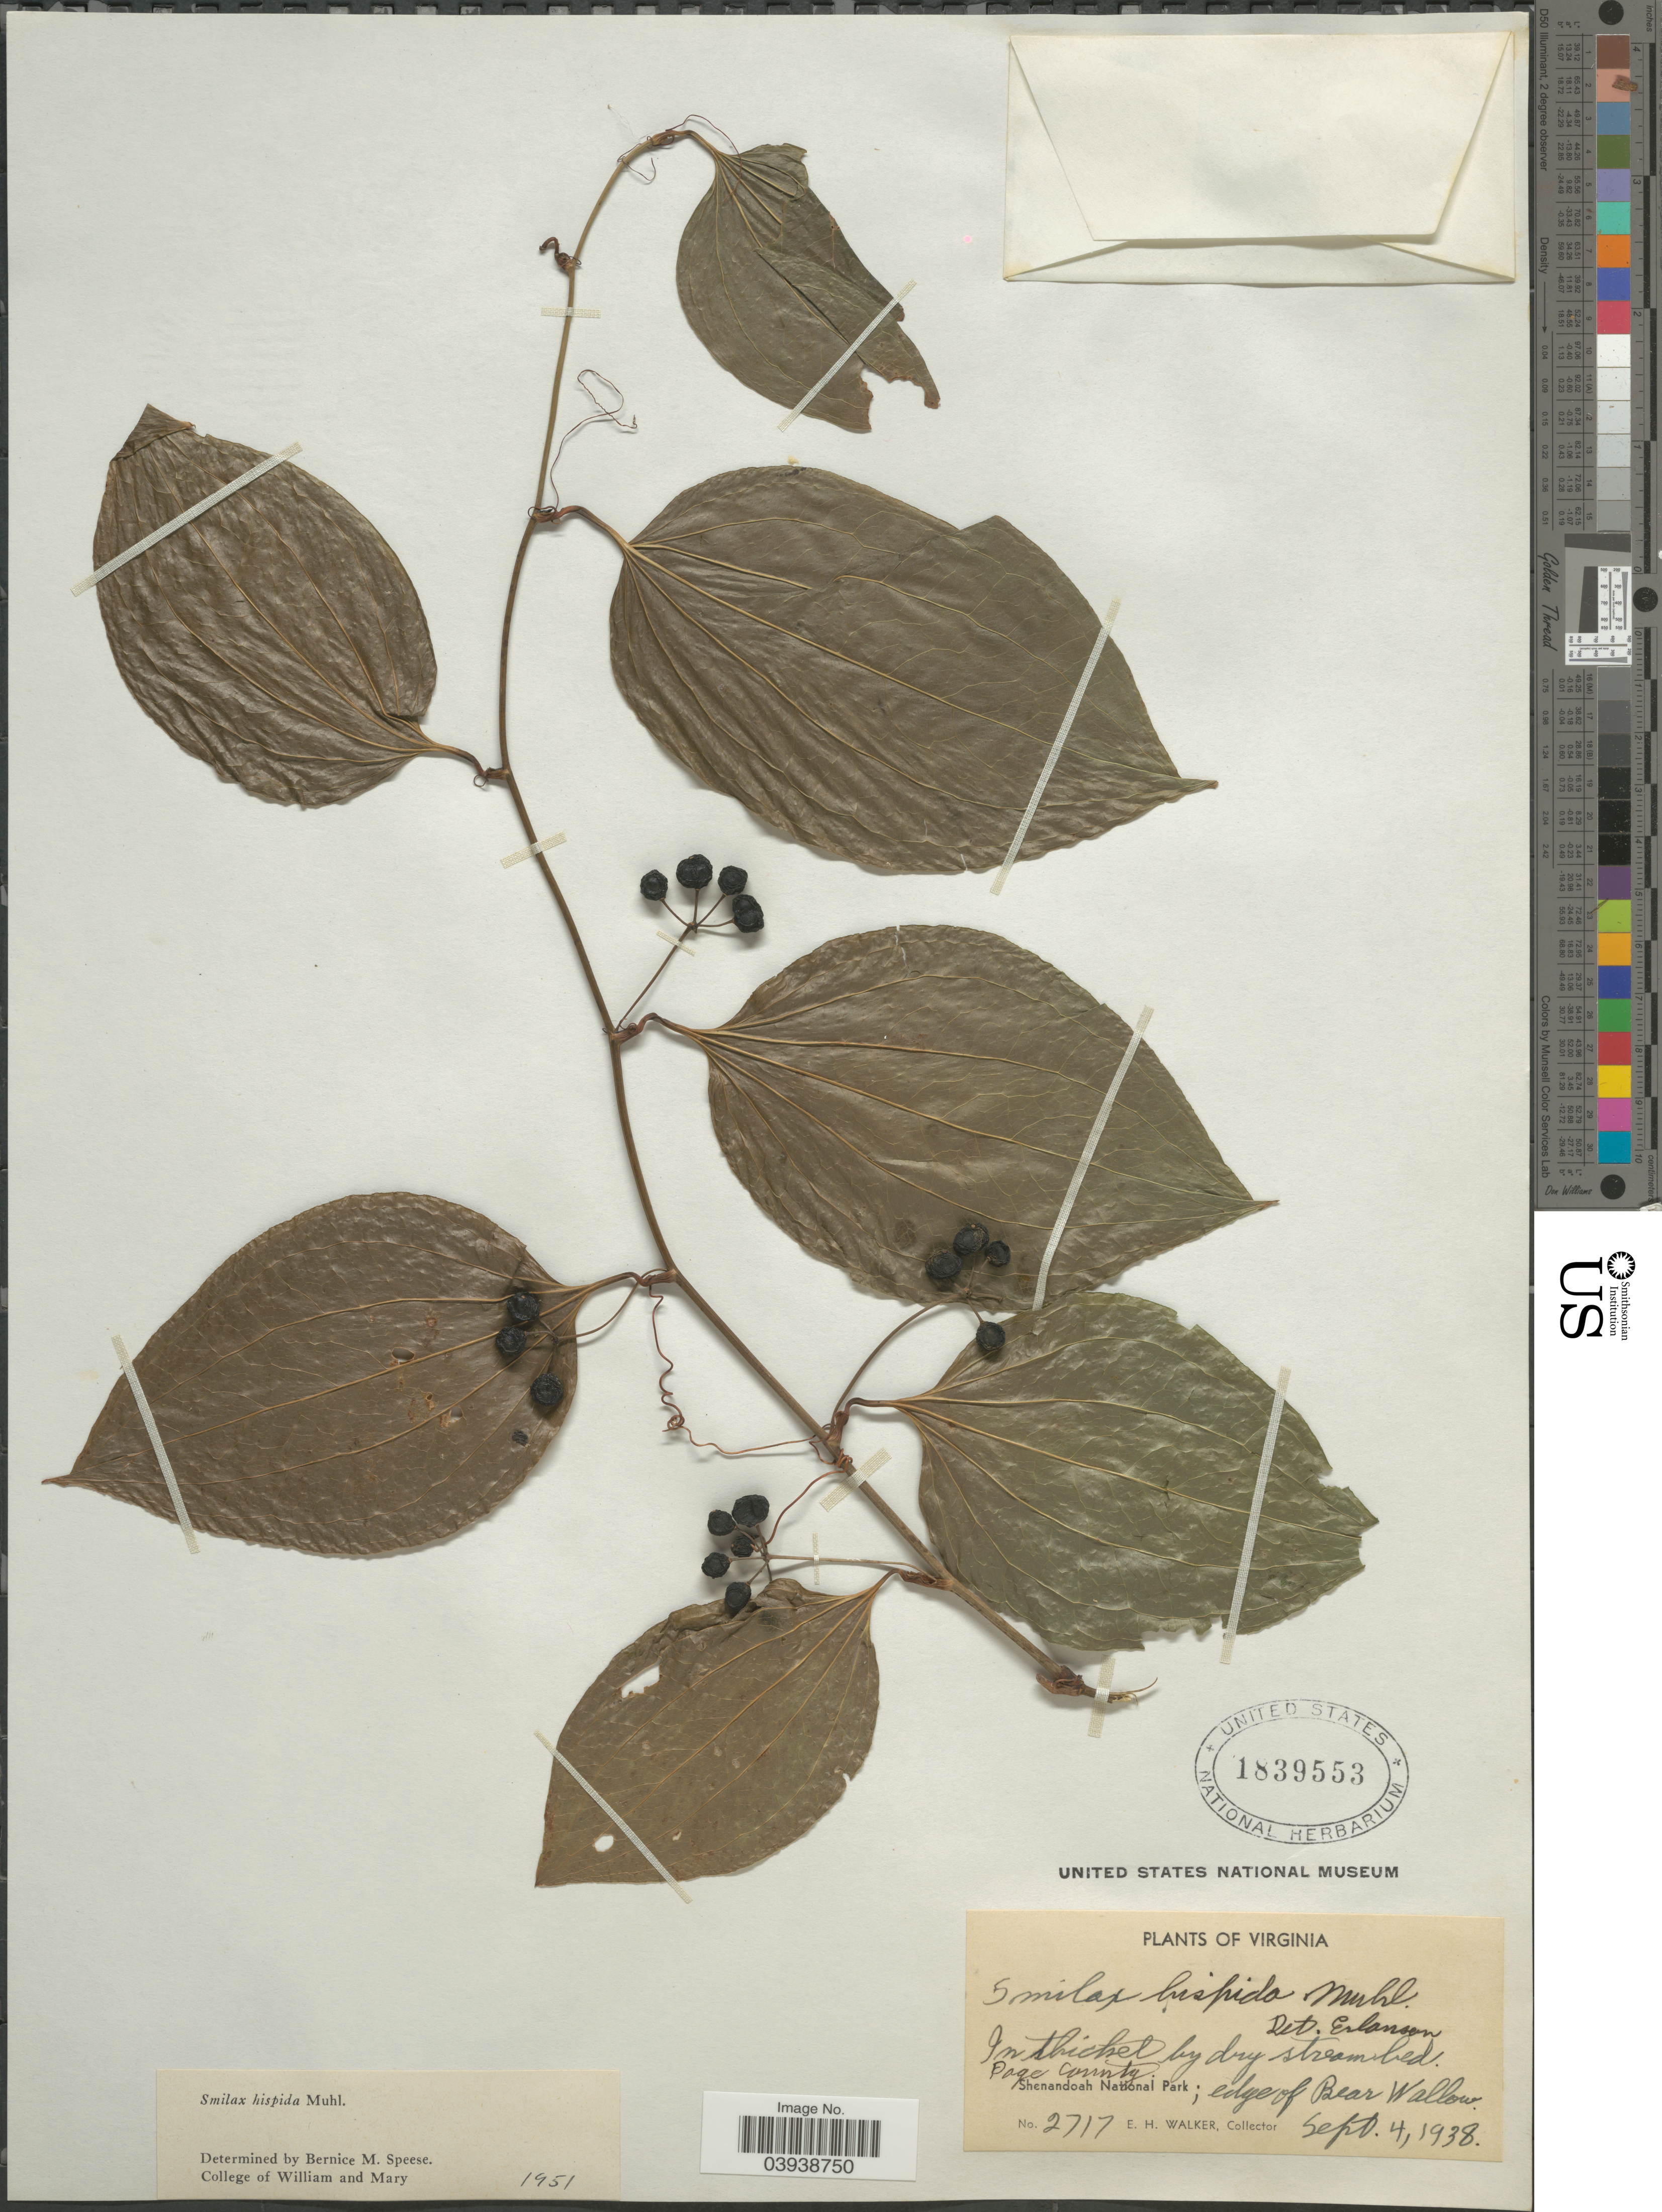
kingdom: Plantae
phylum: Tracheophyta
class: Liliopsida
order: Liliales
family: Smilacaceae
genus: Smilax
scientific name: Smilax hispida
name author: Raf.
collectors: E. H. Walker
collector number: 2717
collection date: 1938-09-04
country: United States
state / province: Virginia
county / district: Page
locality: Shenandoah National Park; edge of Bear Wallow.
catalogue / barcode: US 1839553